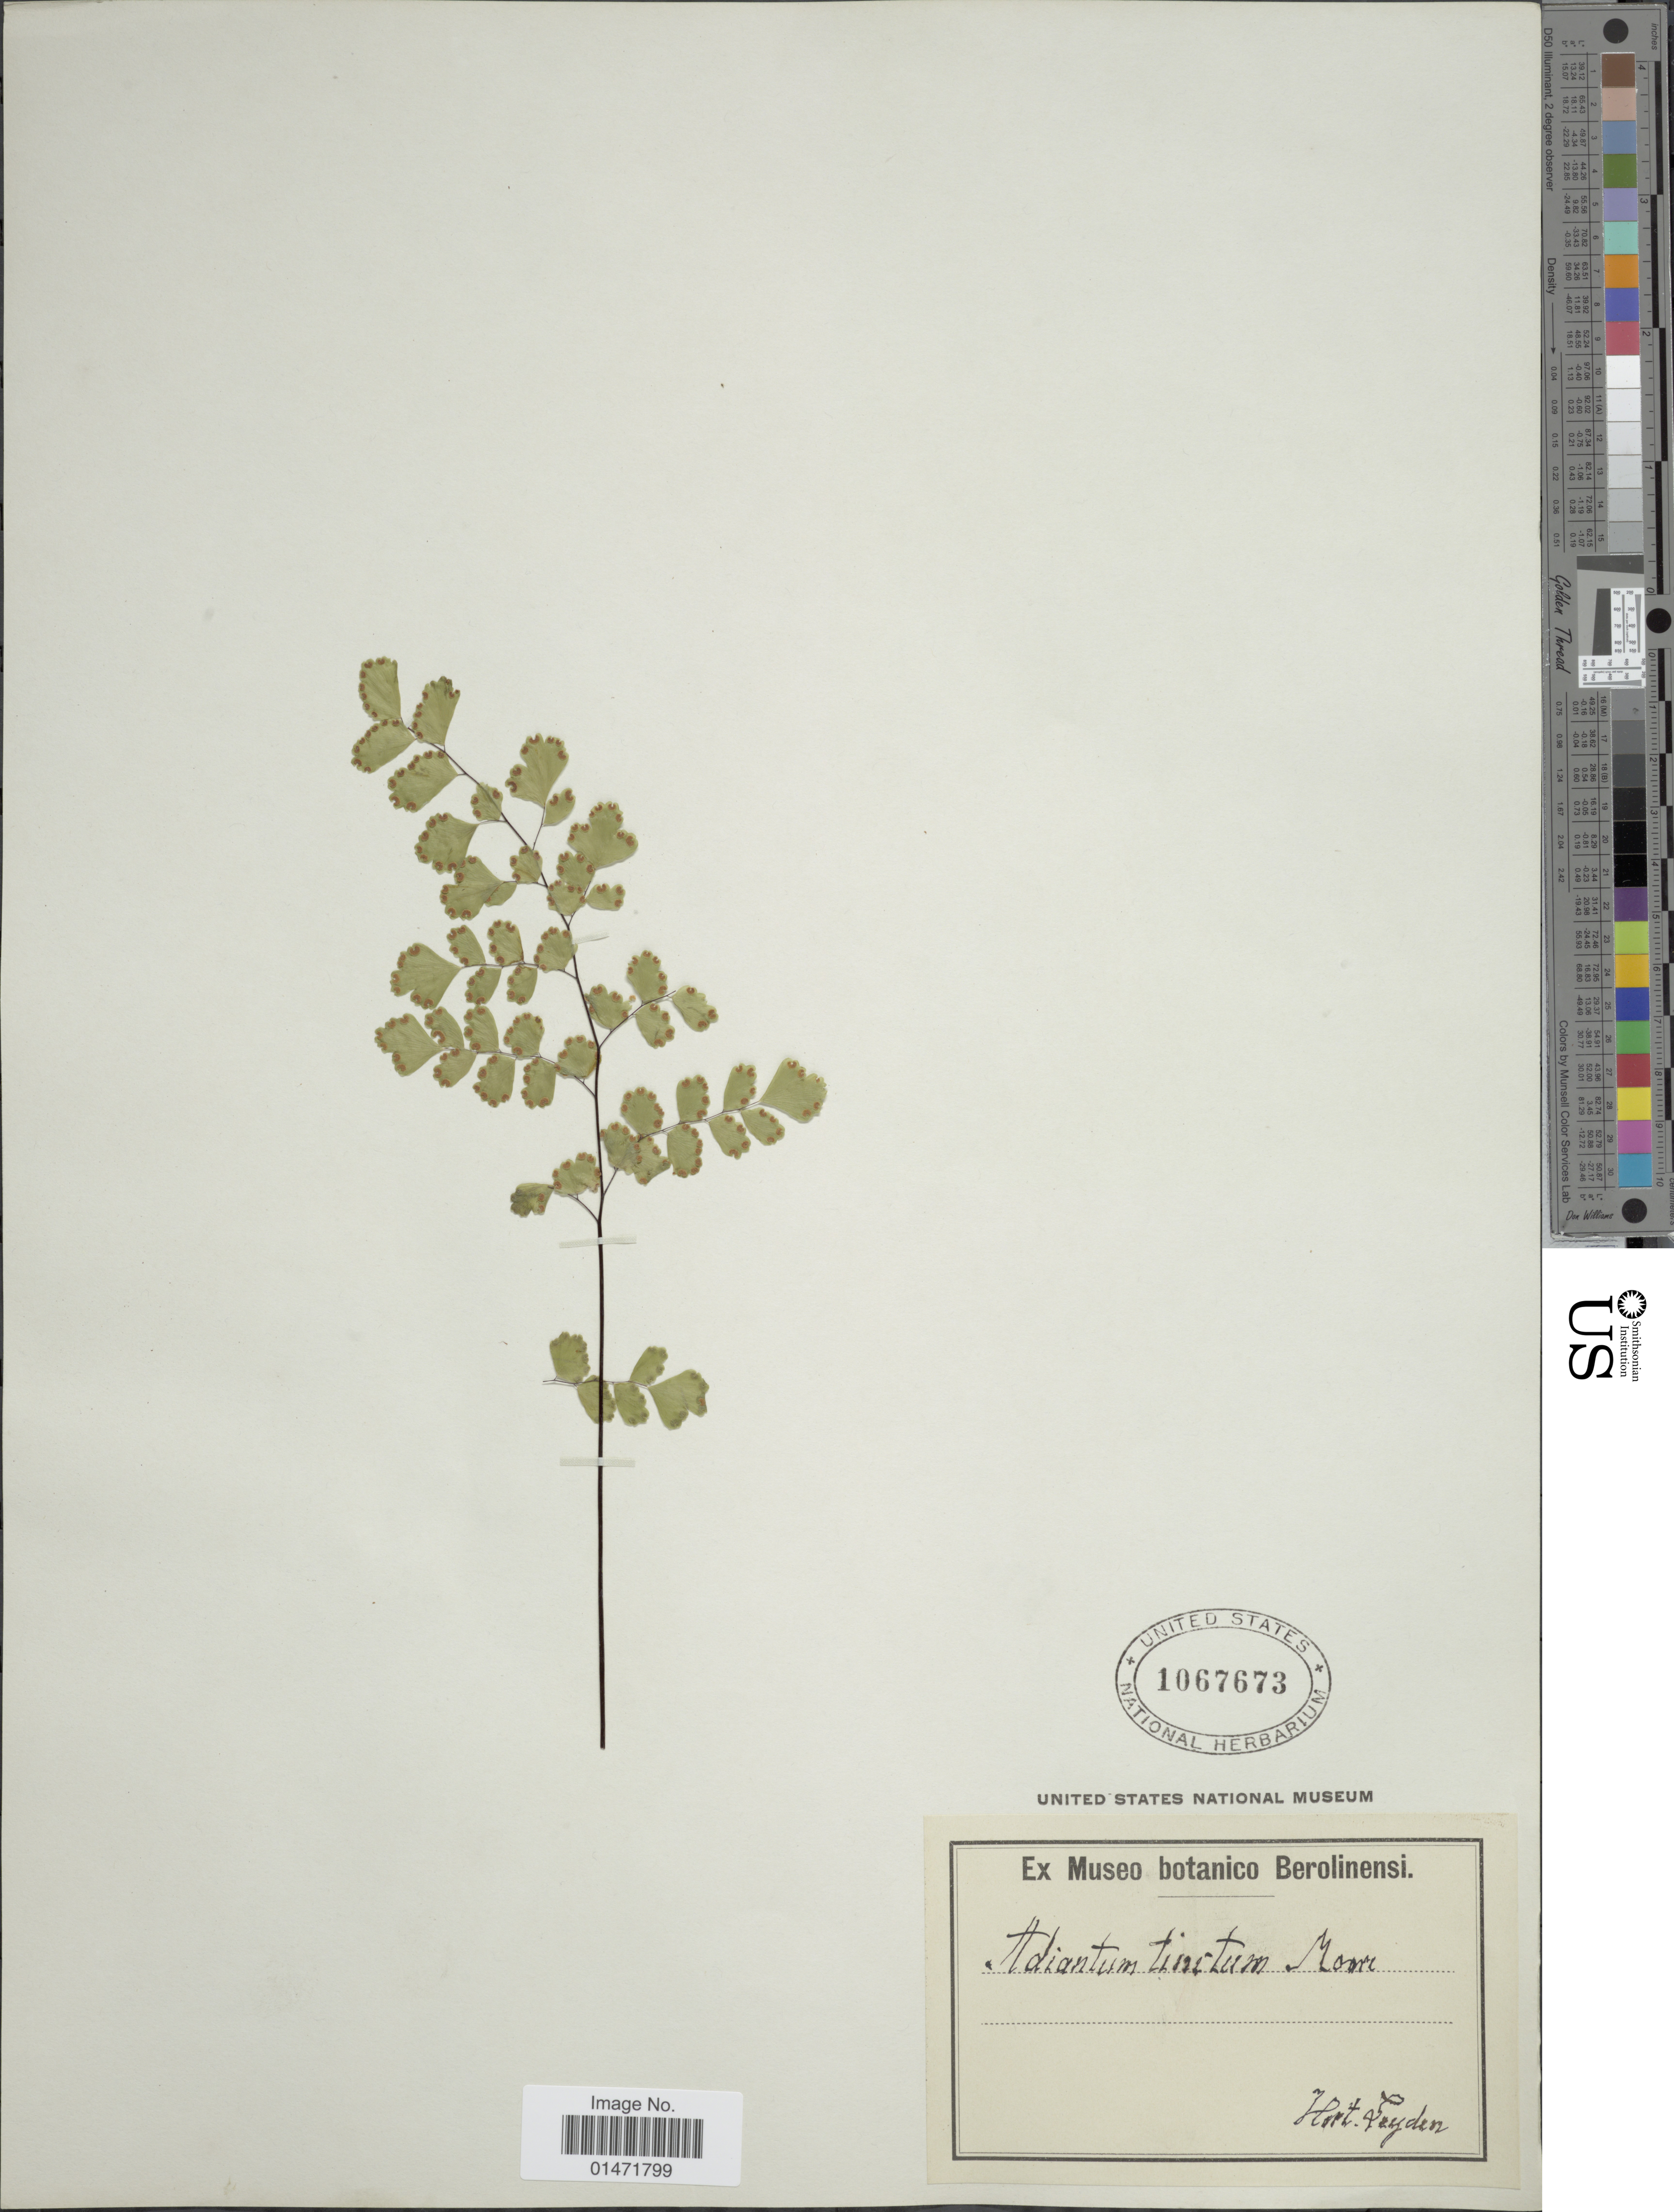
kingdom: Plantae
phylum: Tracheophyta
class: Polypodiopsida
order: Polypodiales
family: Pteridaceae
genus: Adiantum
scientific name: Adiantum tinctum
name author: T. Moore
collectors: ex Museo Botanico Berolinensi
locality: Hort. Leyden [interpreted]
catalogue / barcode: US 1067673